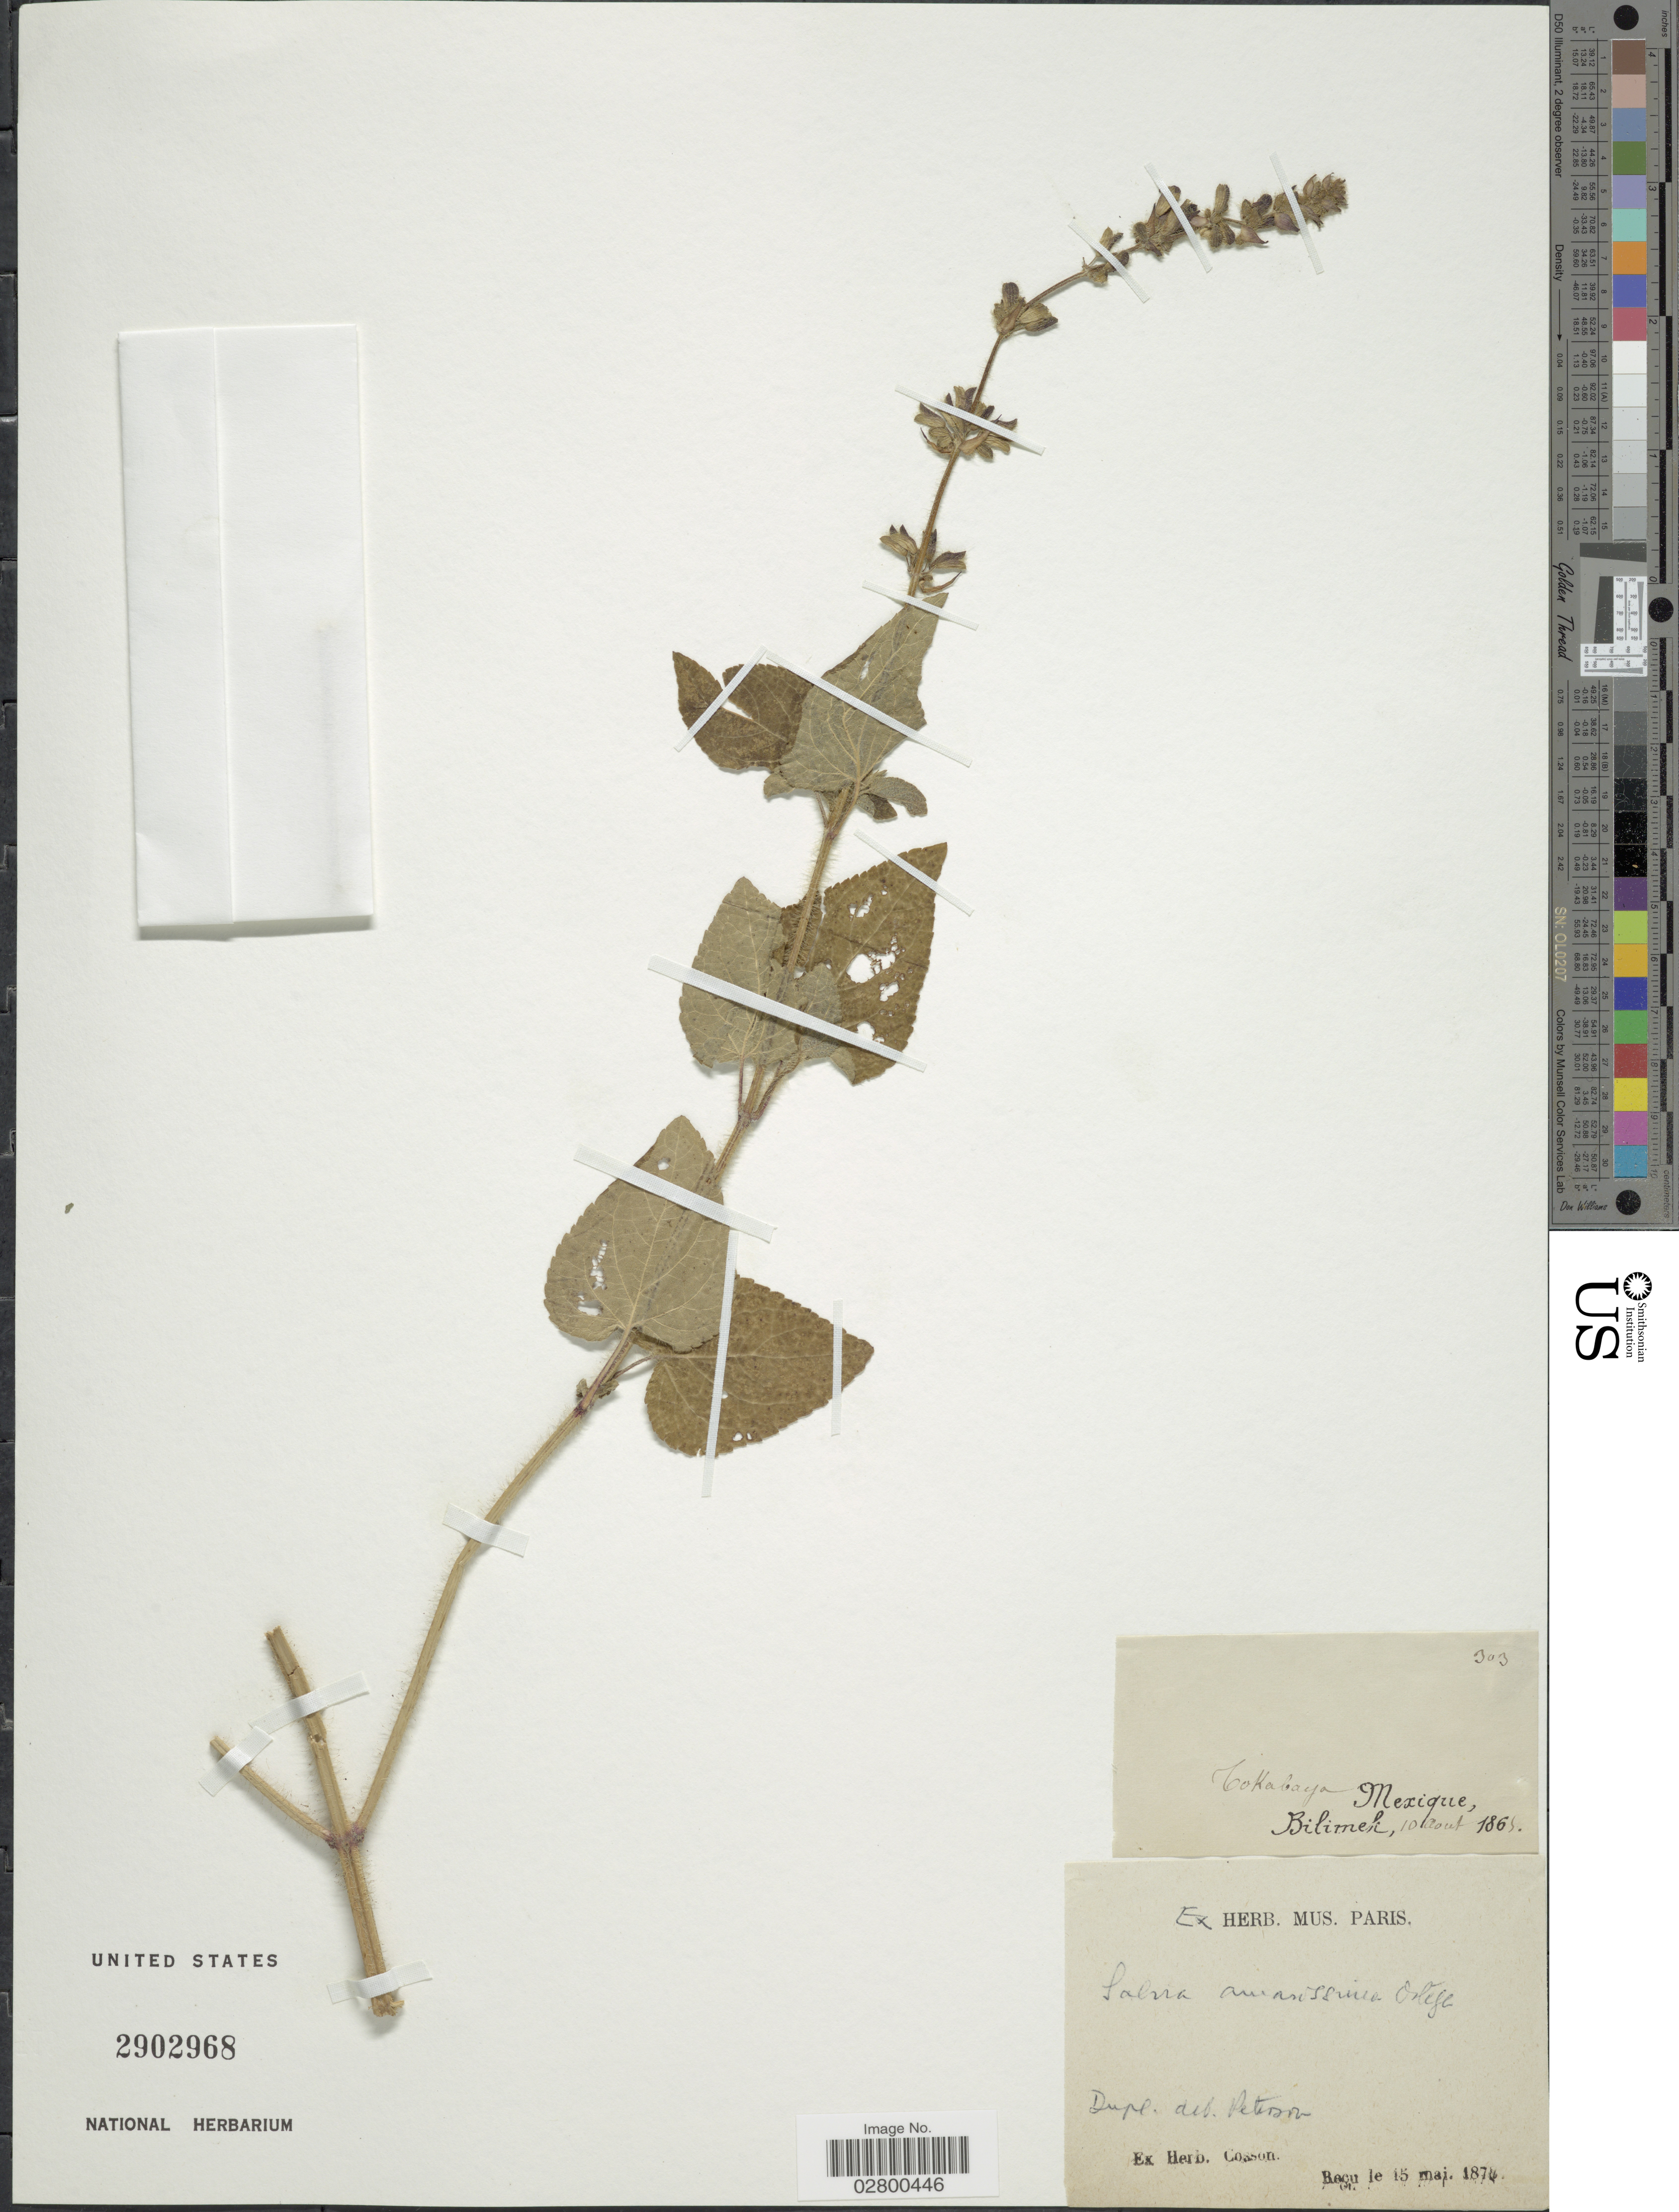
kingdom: Plantae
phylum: Tracheophyta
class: Magnoliopsida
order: Lamiales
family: Lamiaceae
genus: Salvia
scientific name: Salvia amarissima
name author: Orteg.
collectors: -. Bilimek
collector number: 303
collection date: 1863-08-10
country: Mexico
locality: Tokabaya. Mexique.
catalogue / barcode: US 2902968